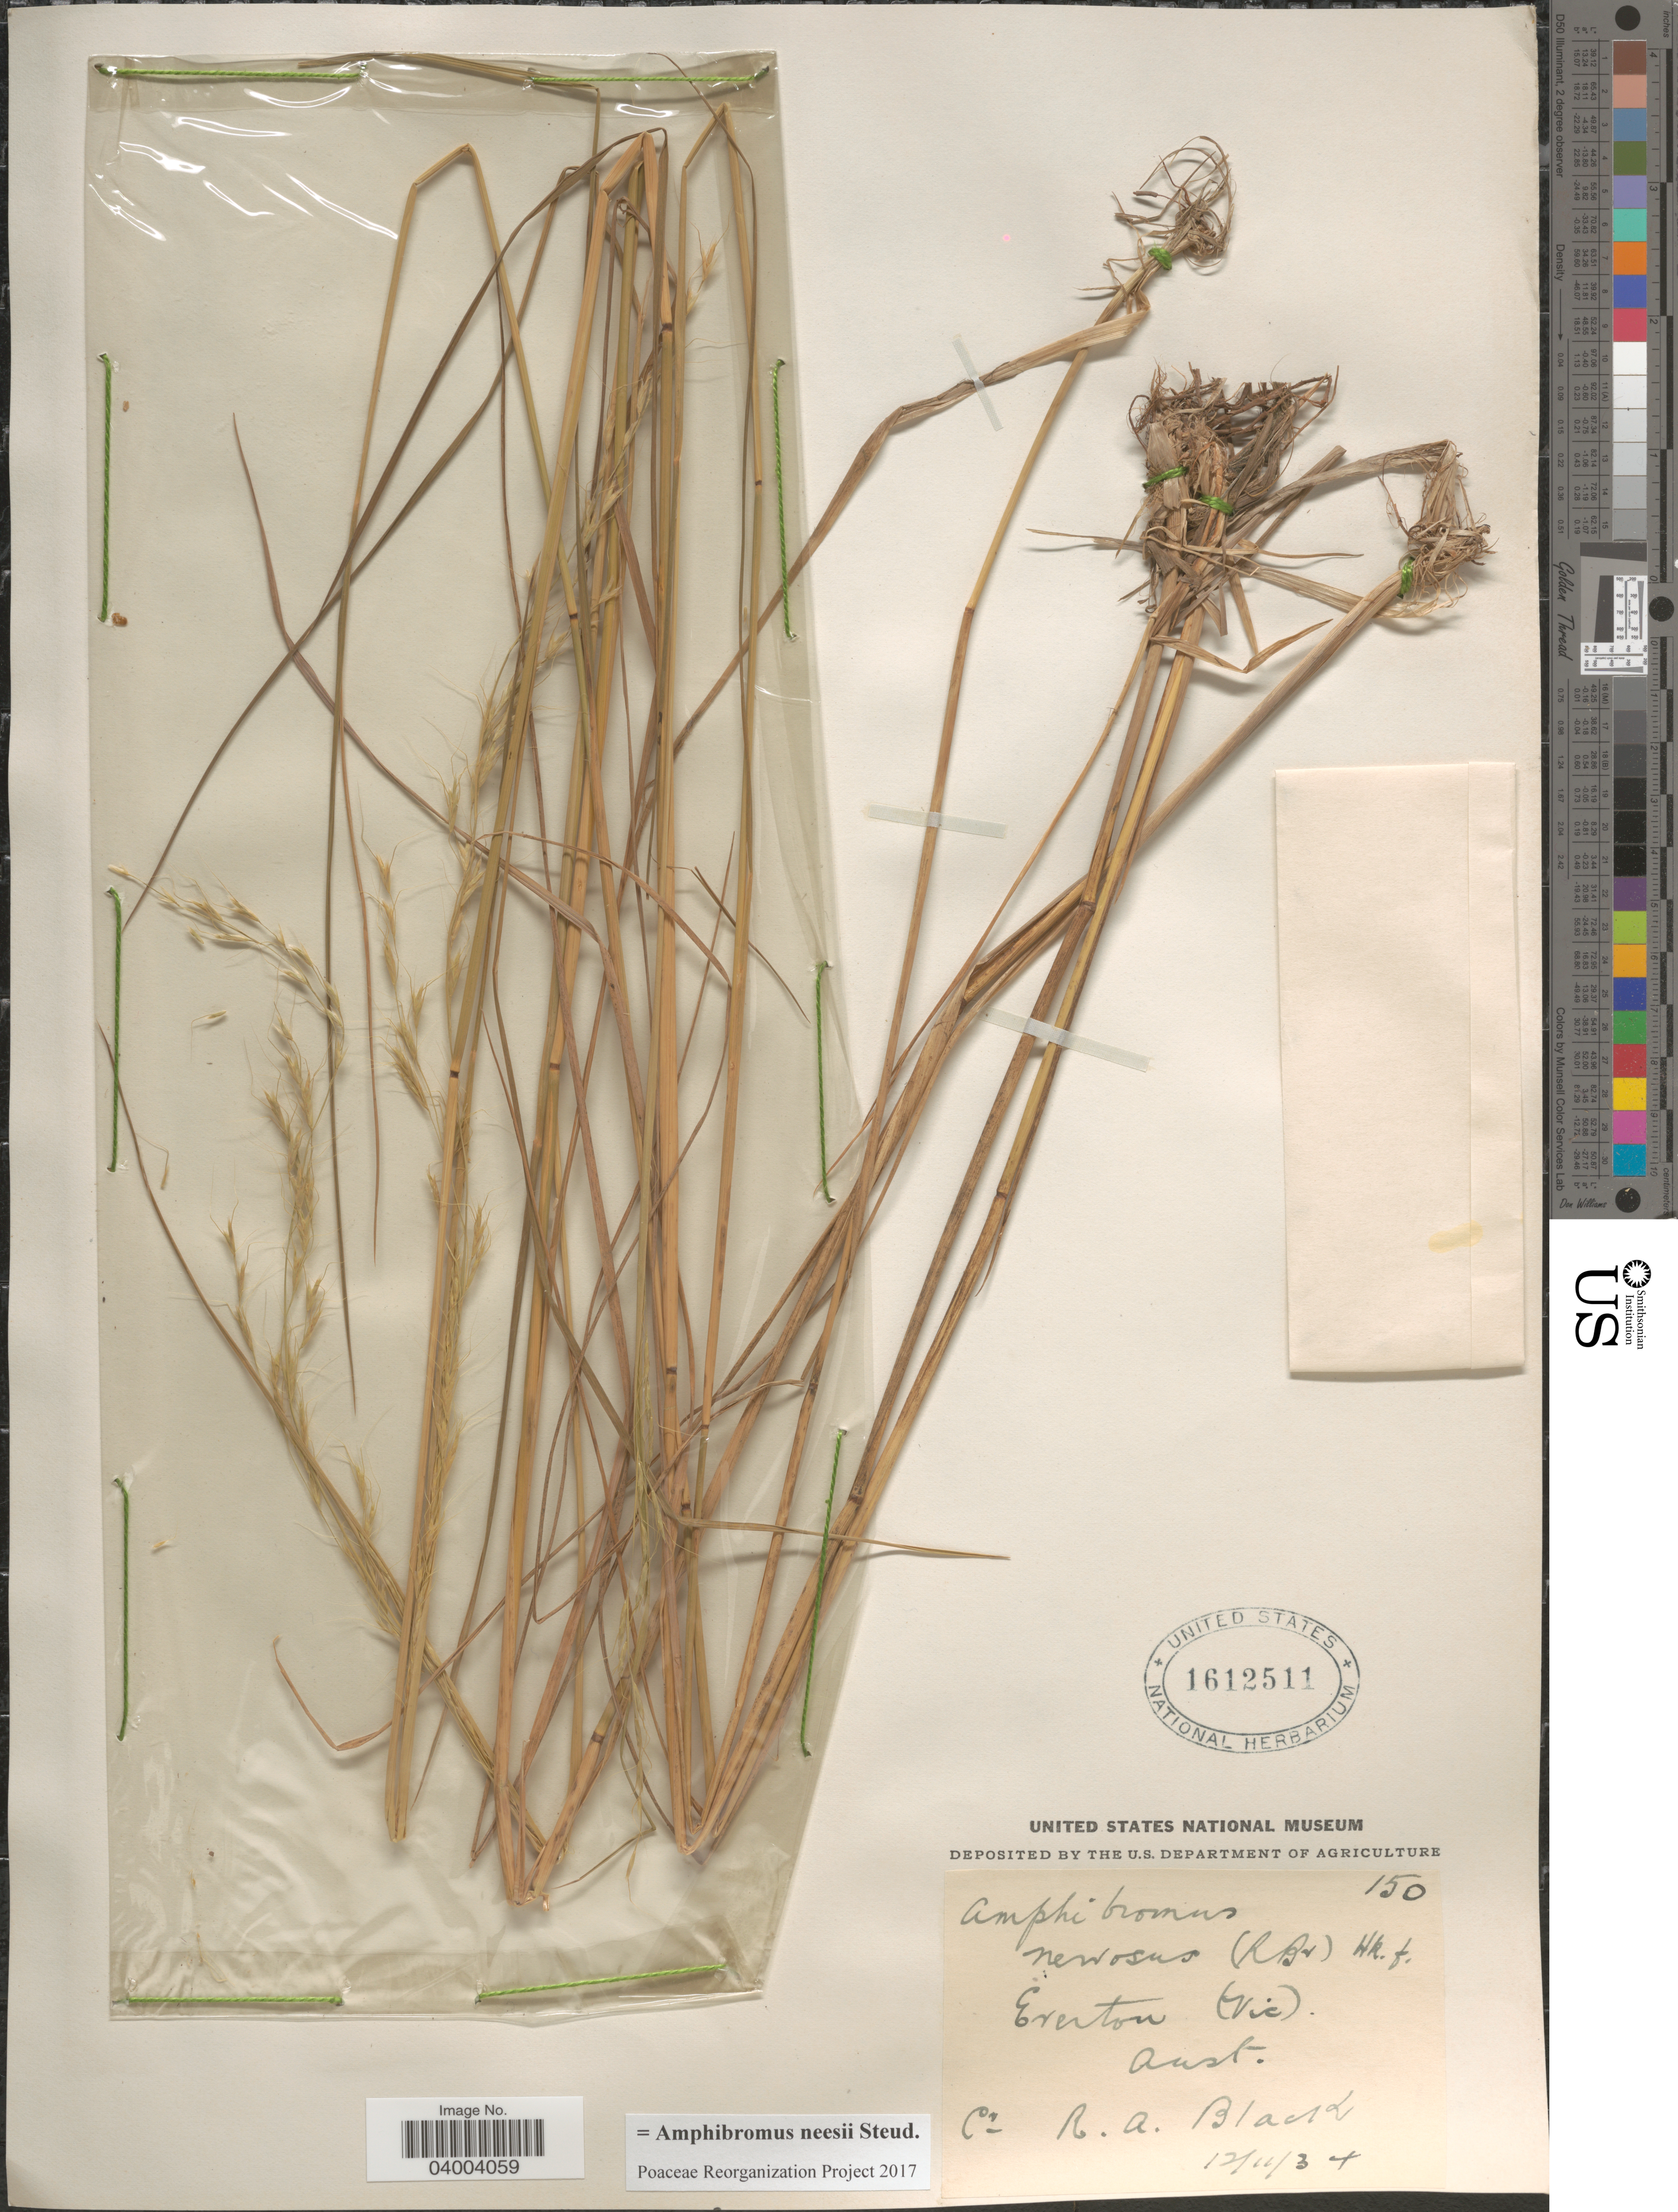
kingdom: Plantae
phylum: Tracheophyta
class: Liliopsida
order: Poales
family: Poaceae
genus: Amphibromus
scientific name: Amphibromus neesii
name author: Steud.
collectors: R. A. Black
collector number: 150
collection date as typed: Transcribed d/m/y: 12/11/34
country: Australia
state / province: Victoria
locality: Everton (Vic). Aust.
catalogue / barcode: US 1612511